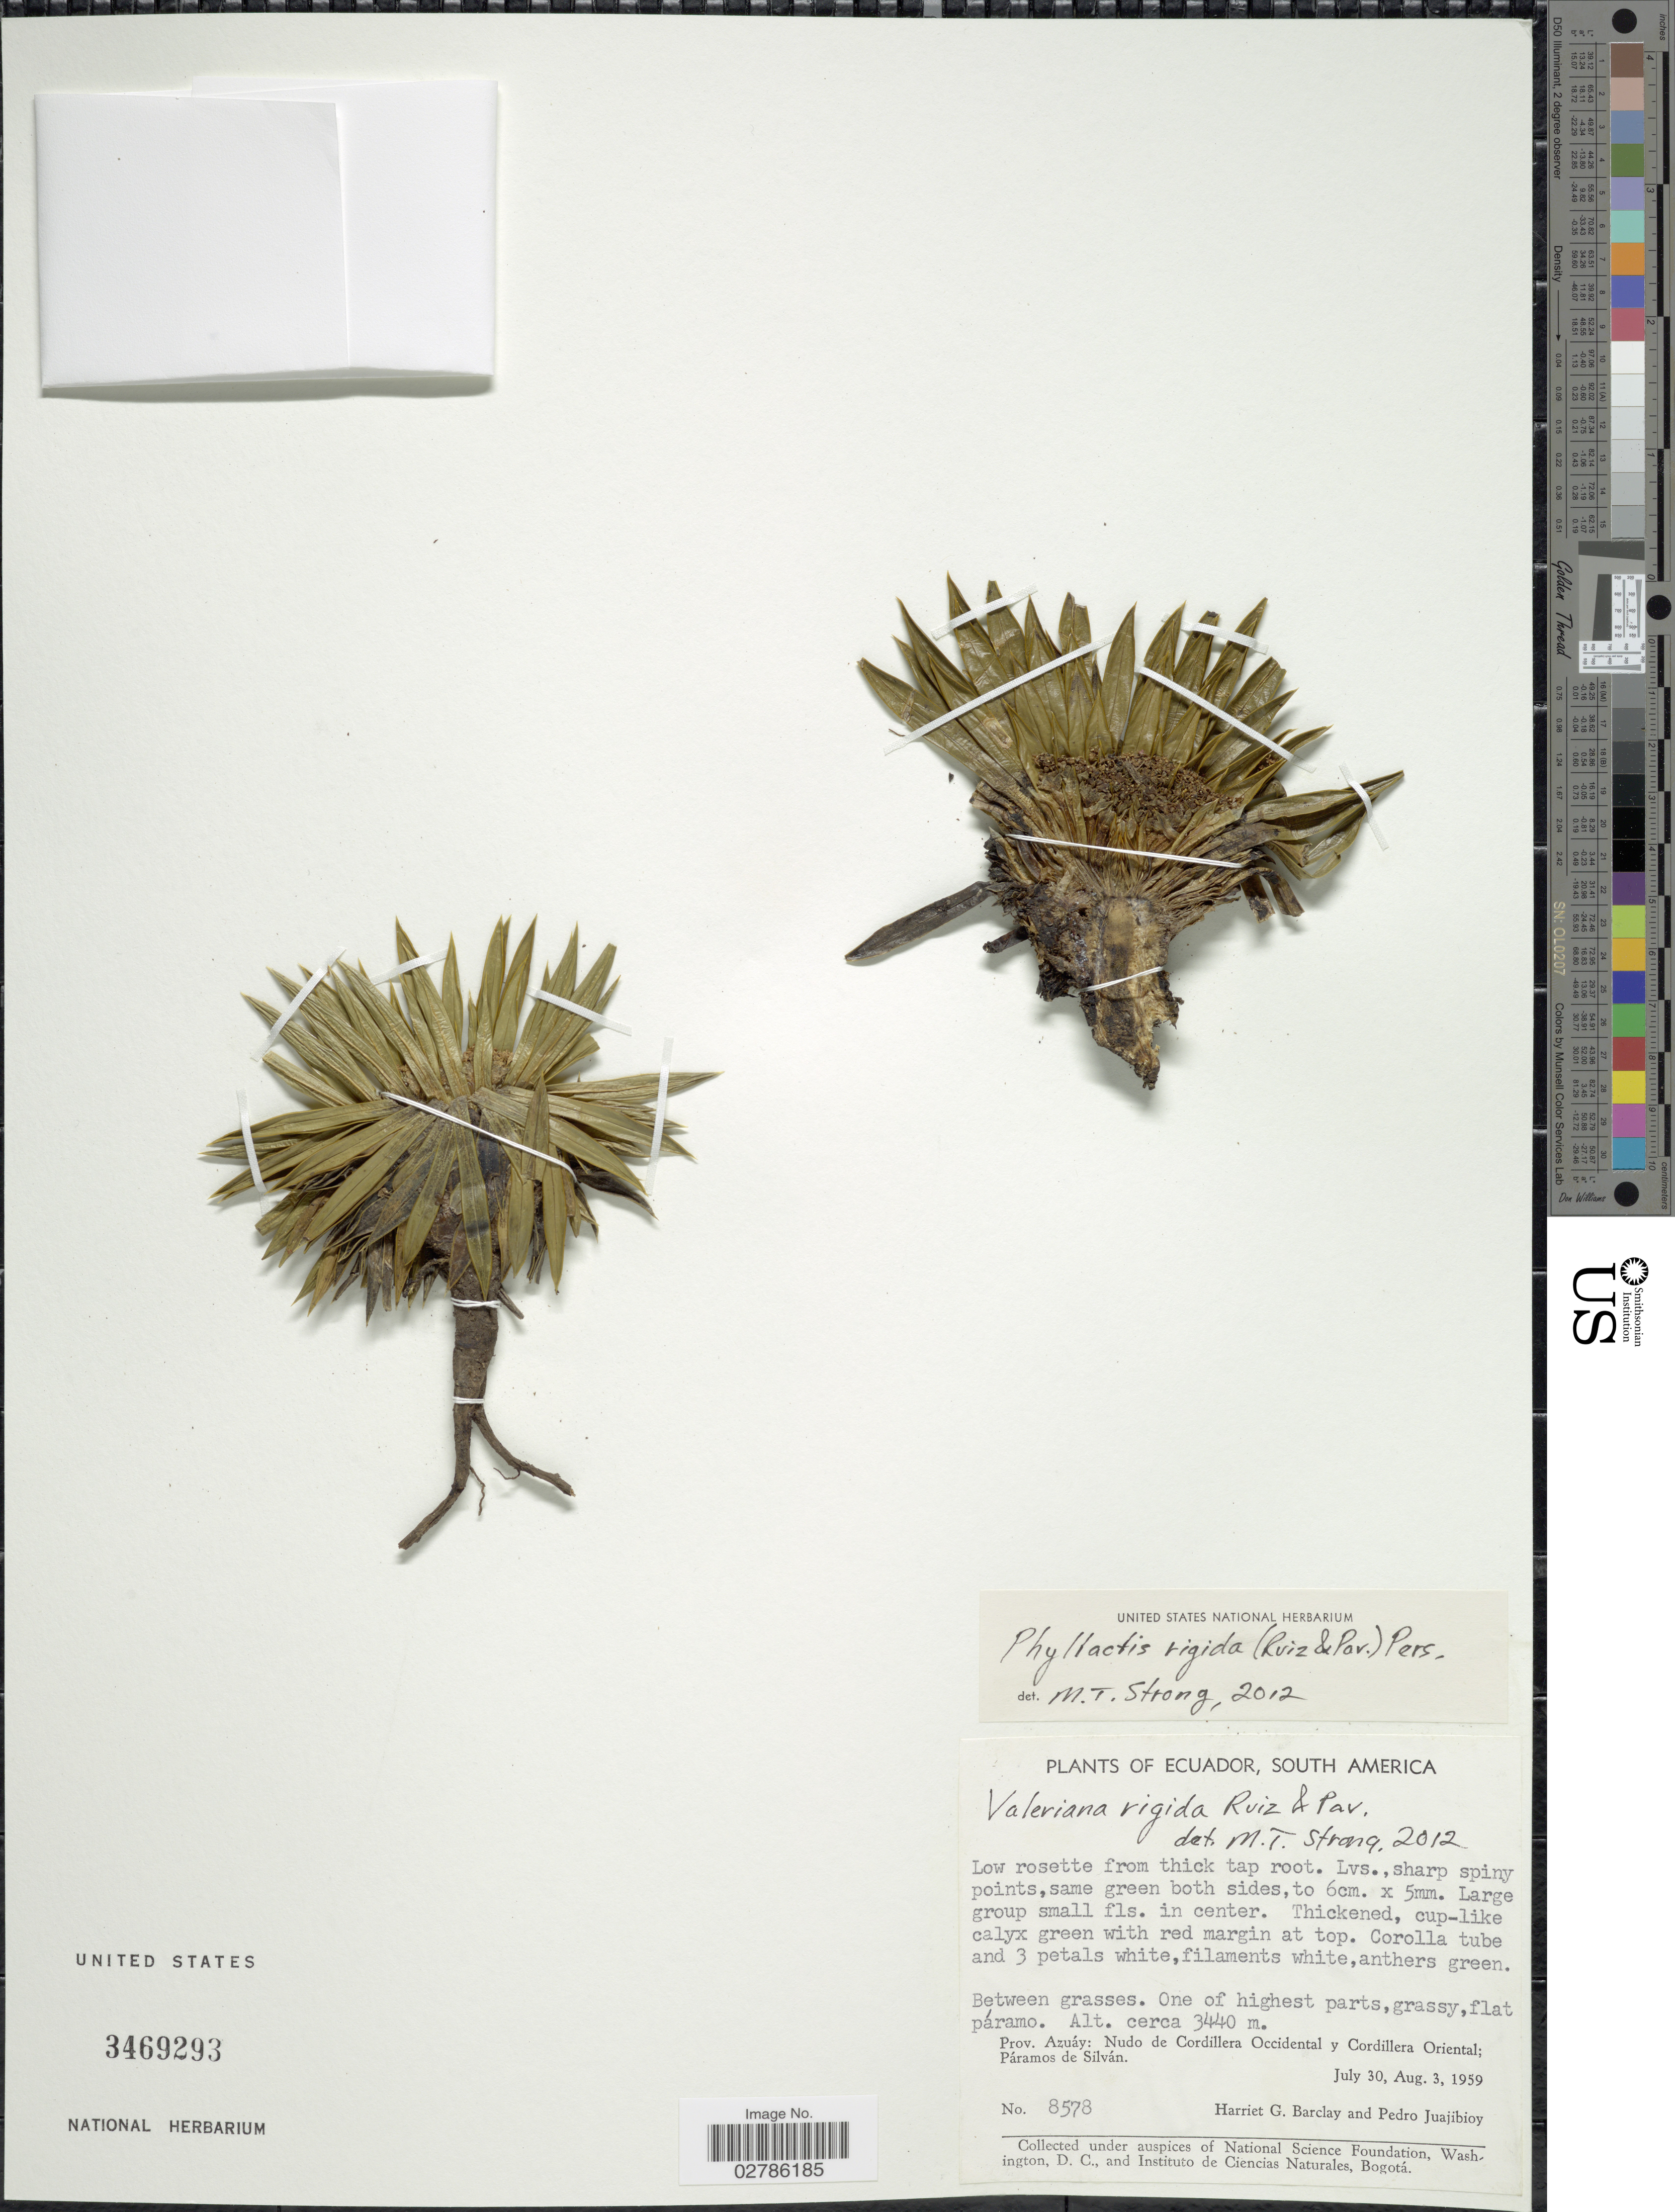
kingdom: Plantae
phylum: Tracheophyta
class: Magnoliopsida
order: Dipsacales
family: Caprifoliaceae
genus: Phyllactis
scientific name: Phyllactis rigida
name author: (Ruiz & Pav.) Pers.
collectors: H. G. Barclay & P. Juajibioy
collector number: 8578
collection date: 1959-07-30/1959-08-03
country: Ecuador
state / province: Azuay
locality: Between grasses, Prov. Azuáy, Nudo de Cordillera Occidental y Cordillera Oriental, Páramos de Silván.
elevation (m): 3440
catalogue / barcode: US 3469293